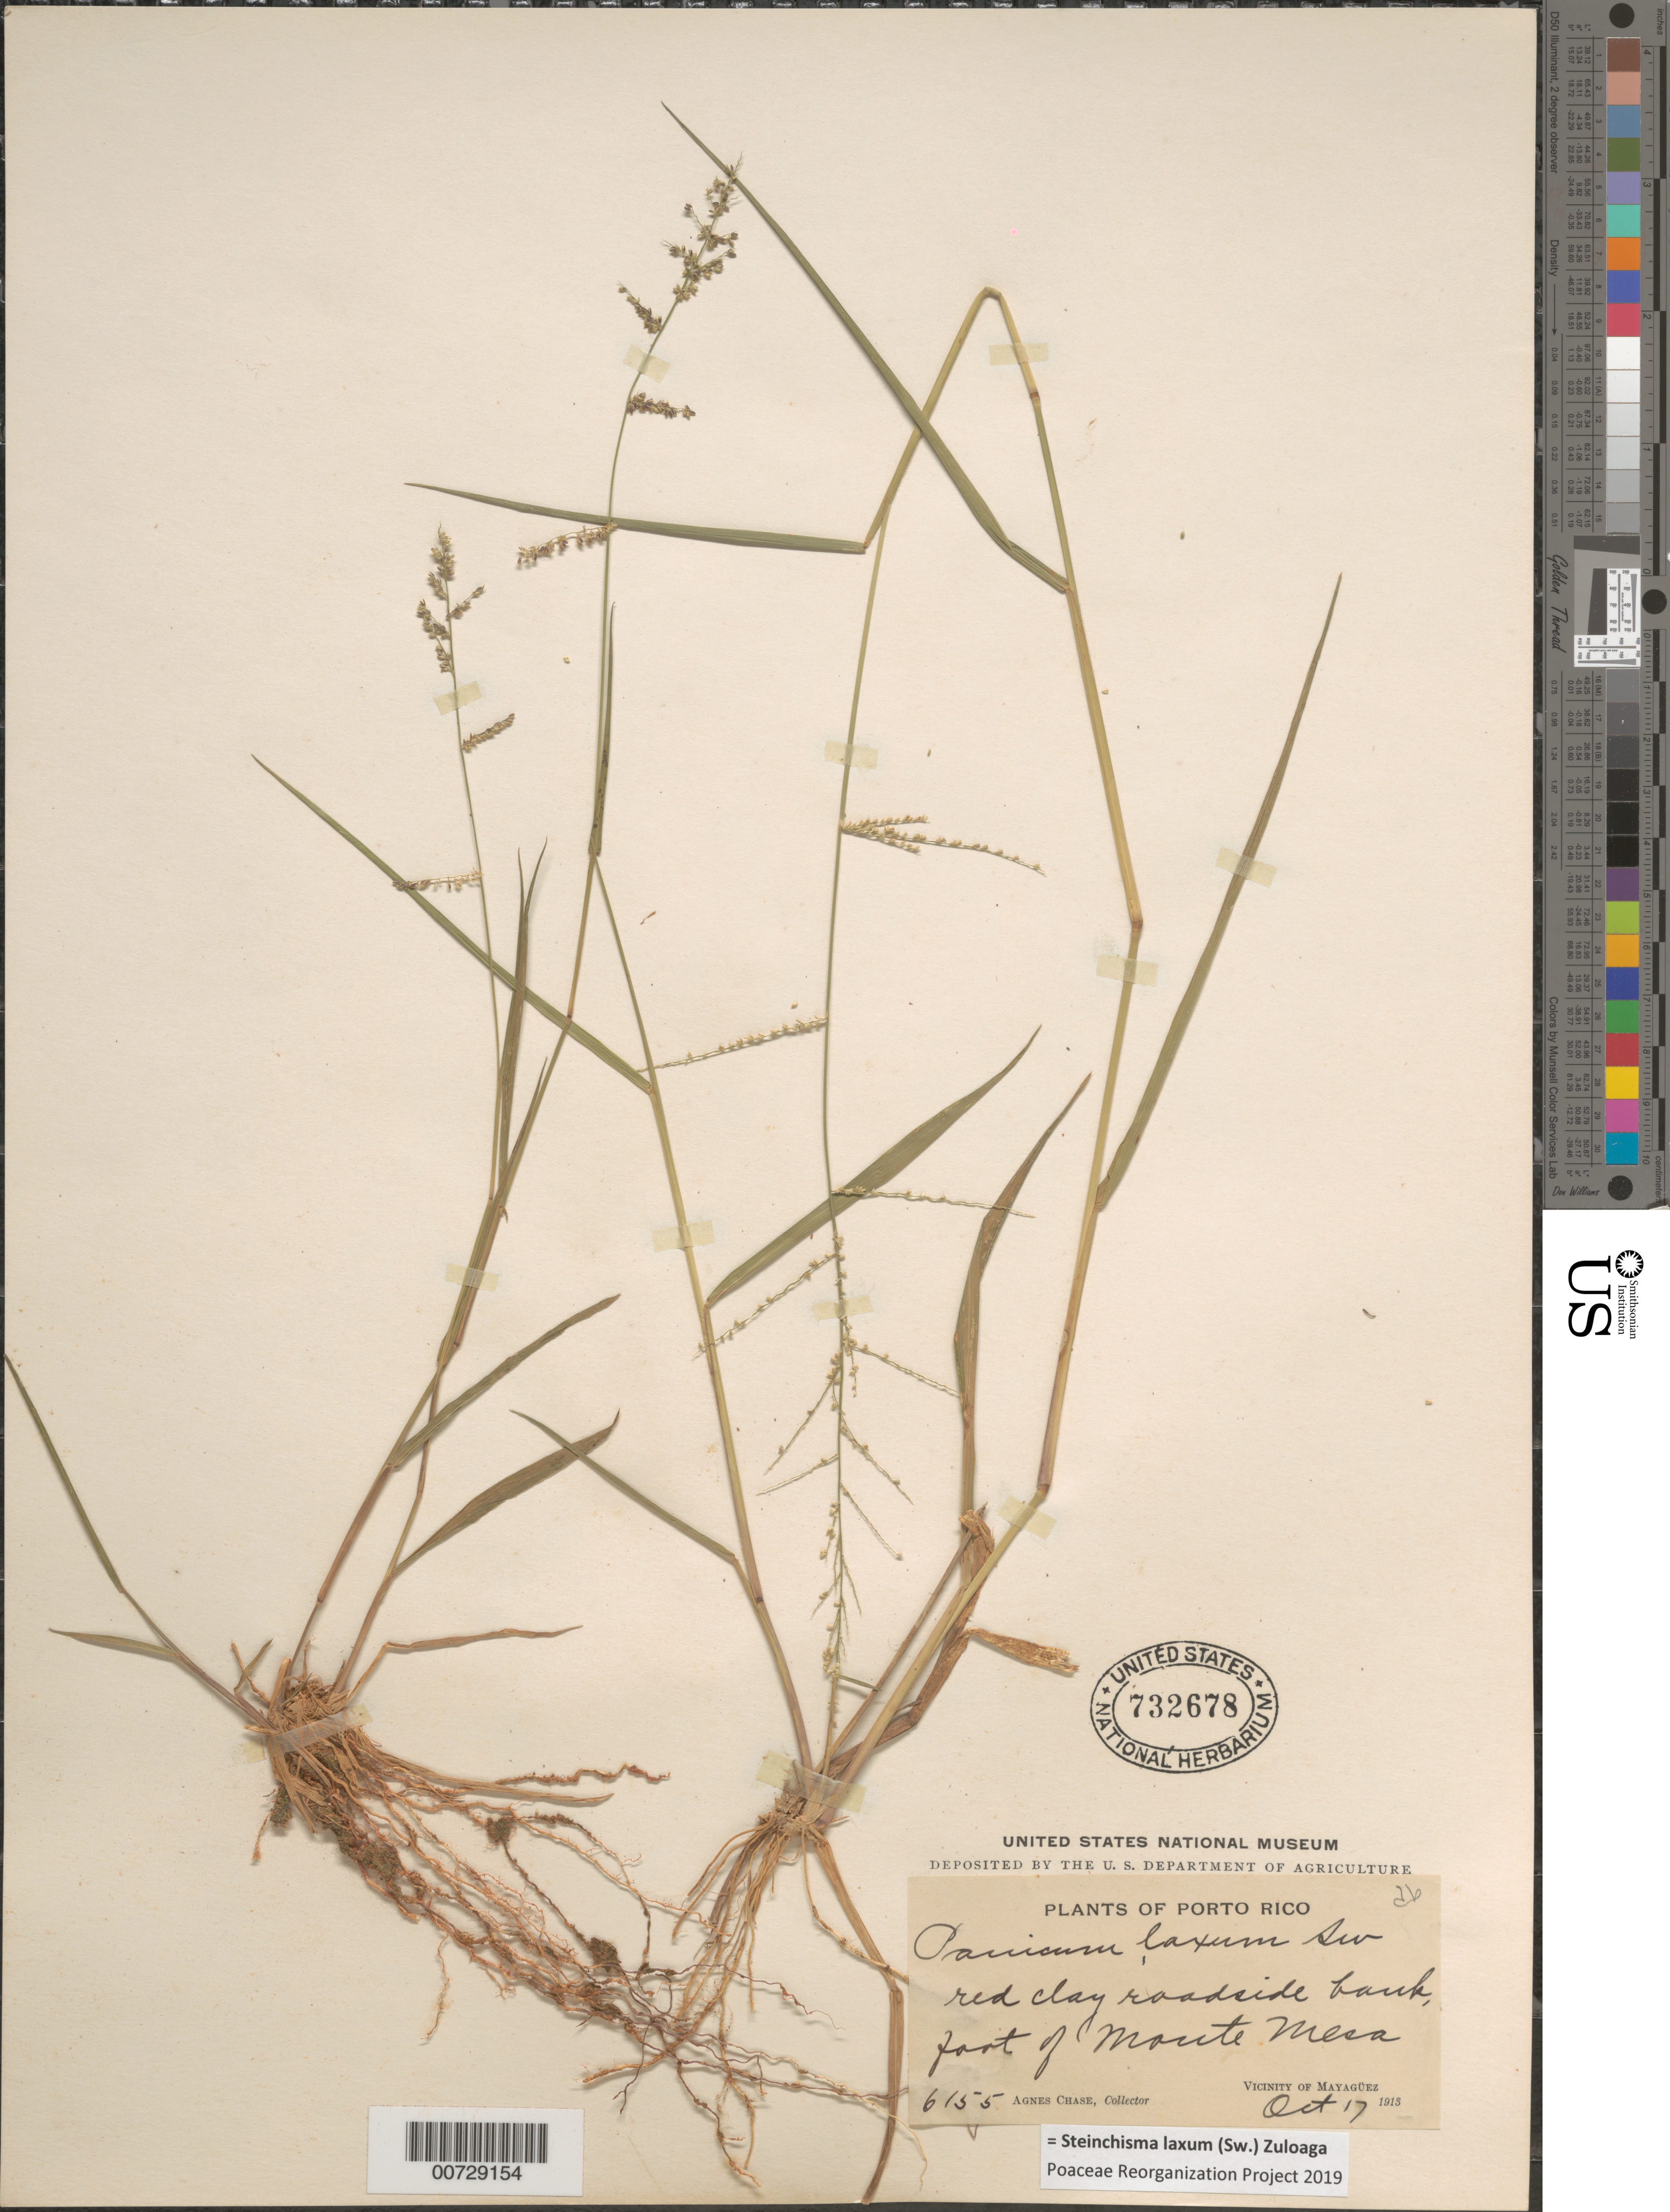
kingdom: Plantae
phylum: Tracheophyta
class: Liliopsida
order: Poales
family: Poaceae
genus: Steinchisma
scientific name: Steinchisma laxum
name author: (Sw.) Zuloaga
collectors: A. Chase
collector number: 6155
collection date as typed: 17 Oct 1913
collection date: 1913-10-17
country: Puerto Rico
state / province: Mayagüez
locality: Monte Mesa, foot of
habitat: Red clay roadside bank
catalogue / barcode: US 732678